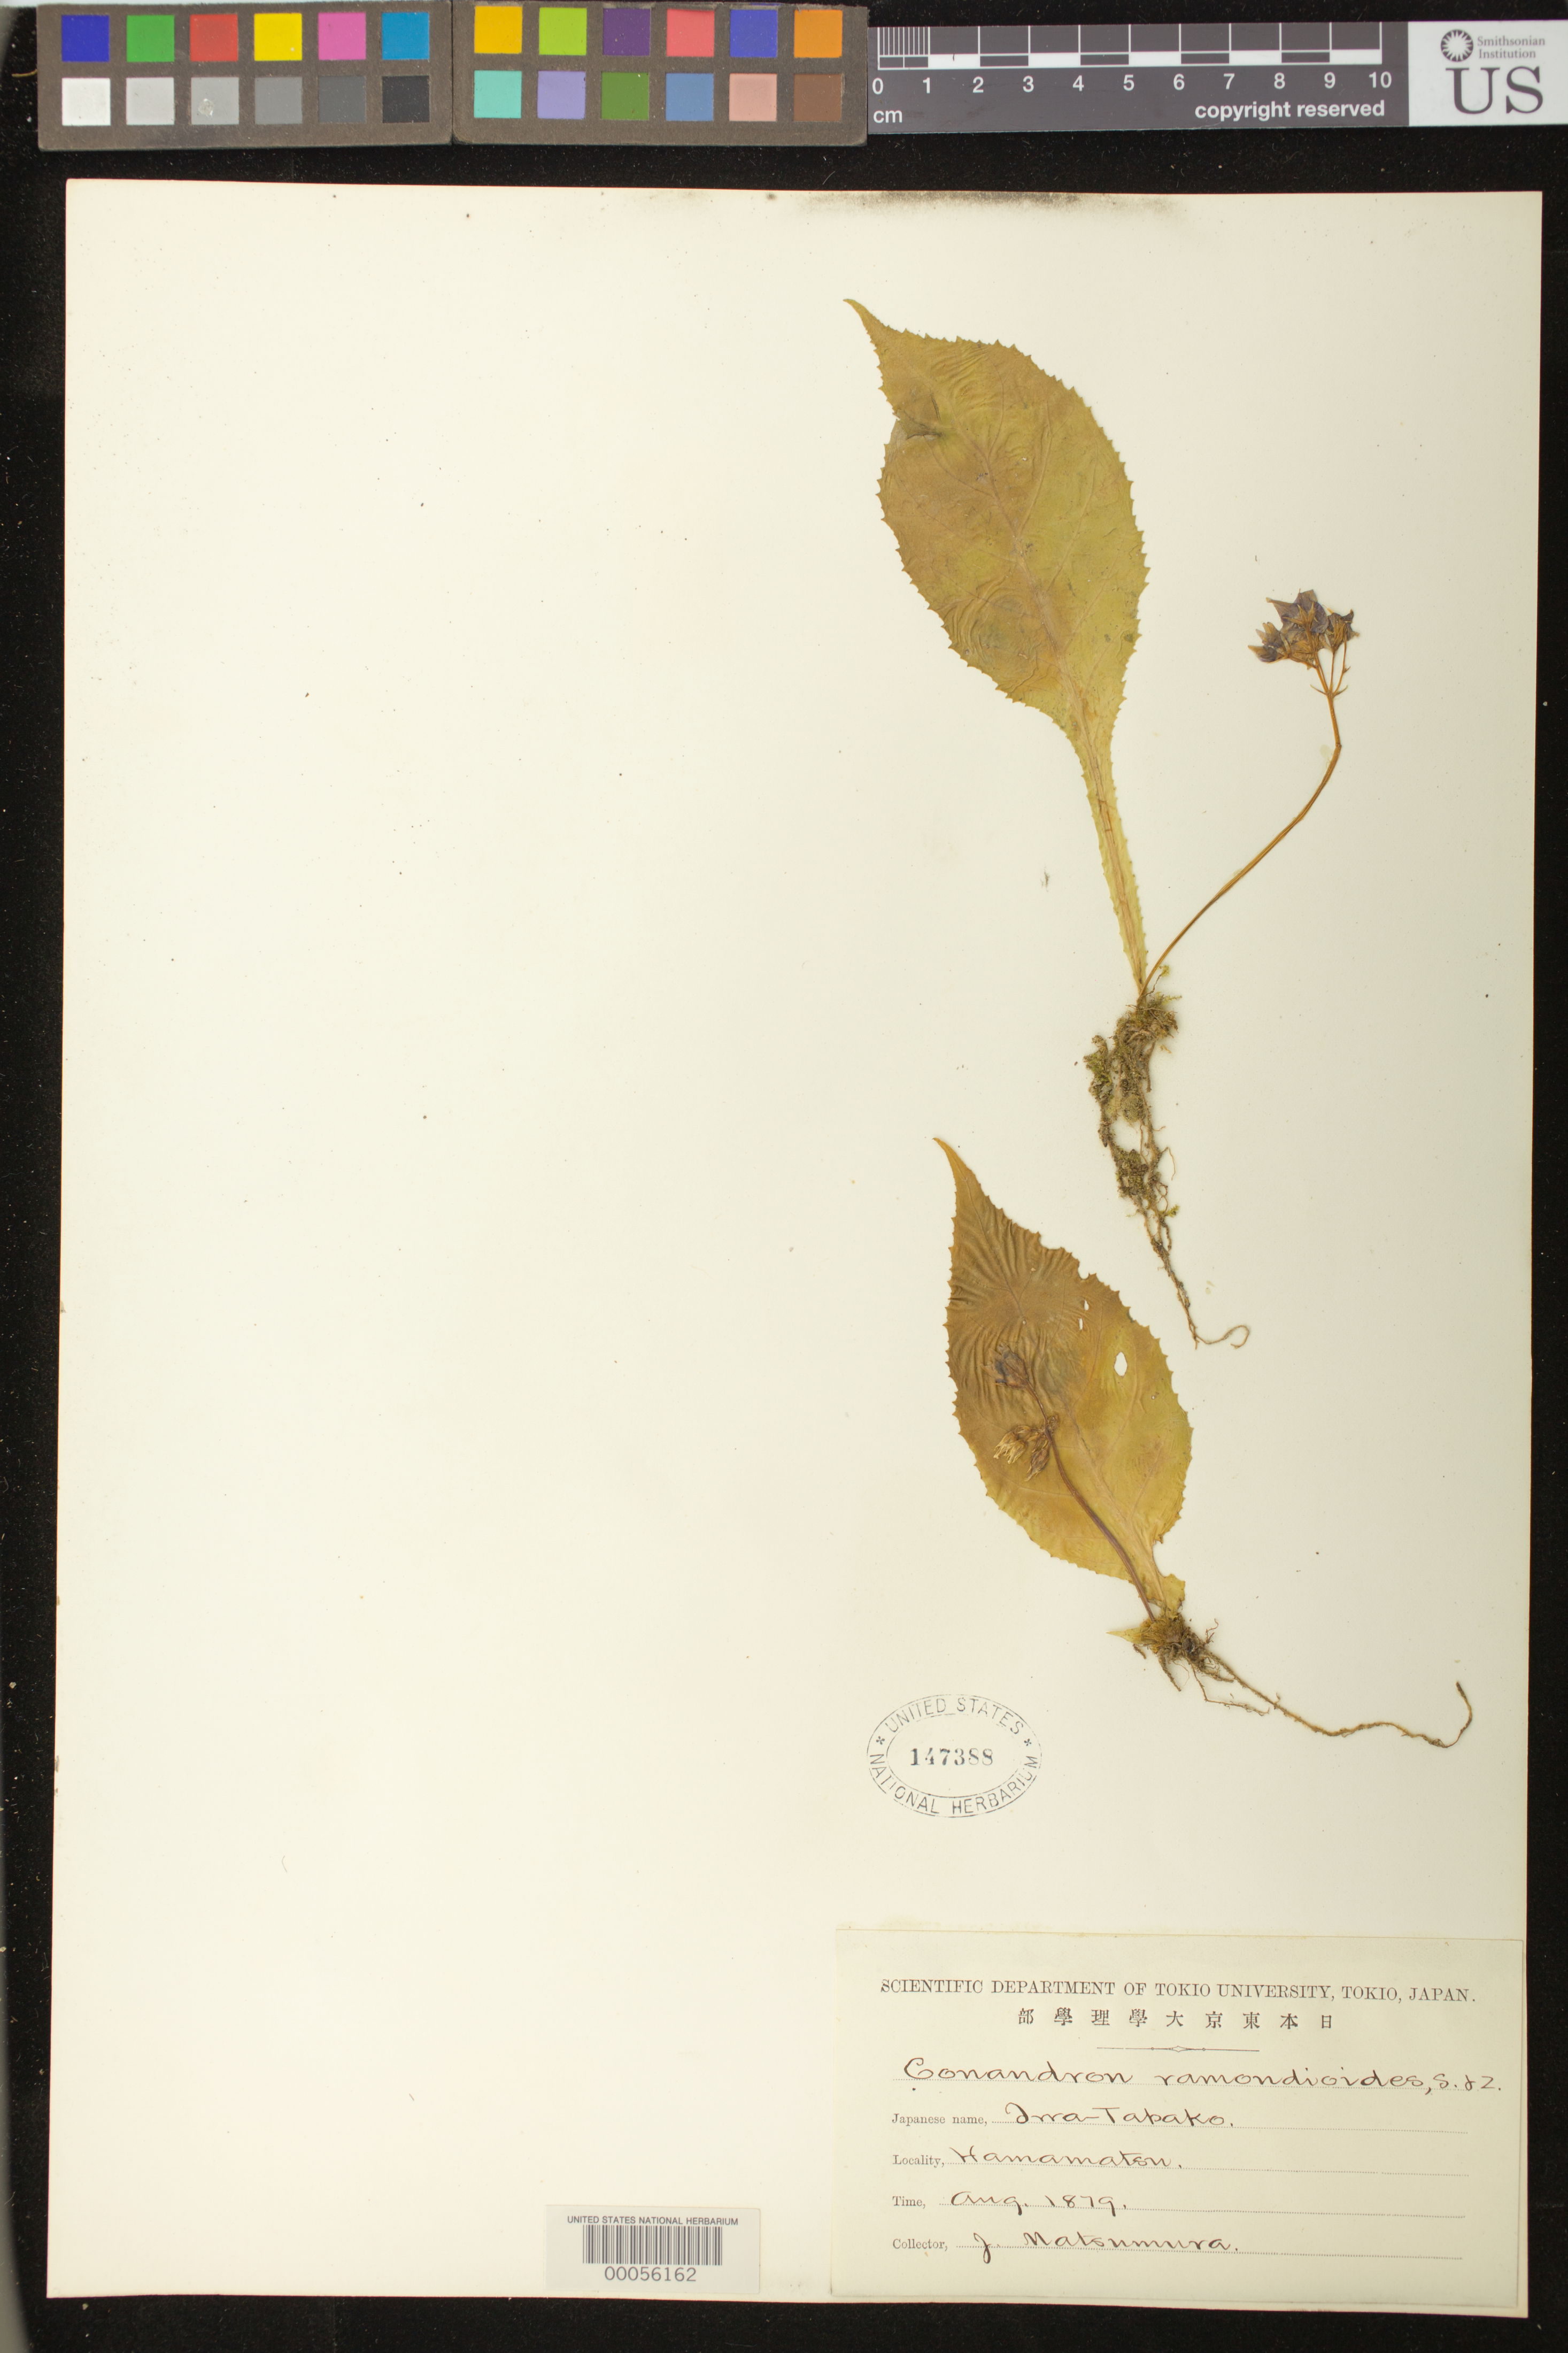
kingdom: Plantae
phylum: Tracheophyta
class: Magnoliopsida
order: Lamiales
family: Gesneriaceae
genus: Conandron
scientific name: Conandron ramondioides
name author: Siebold & Zucc.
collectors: J. Matsumura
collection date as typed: Aug 1879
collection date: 1879-08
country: Japan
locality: Hamamatsu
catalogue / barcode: US 147388